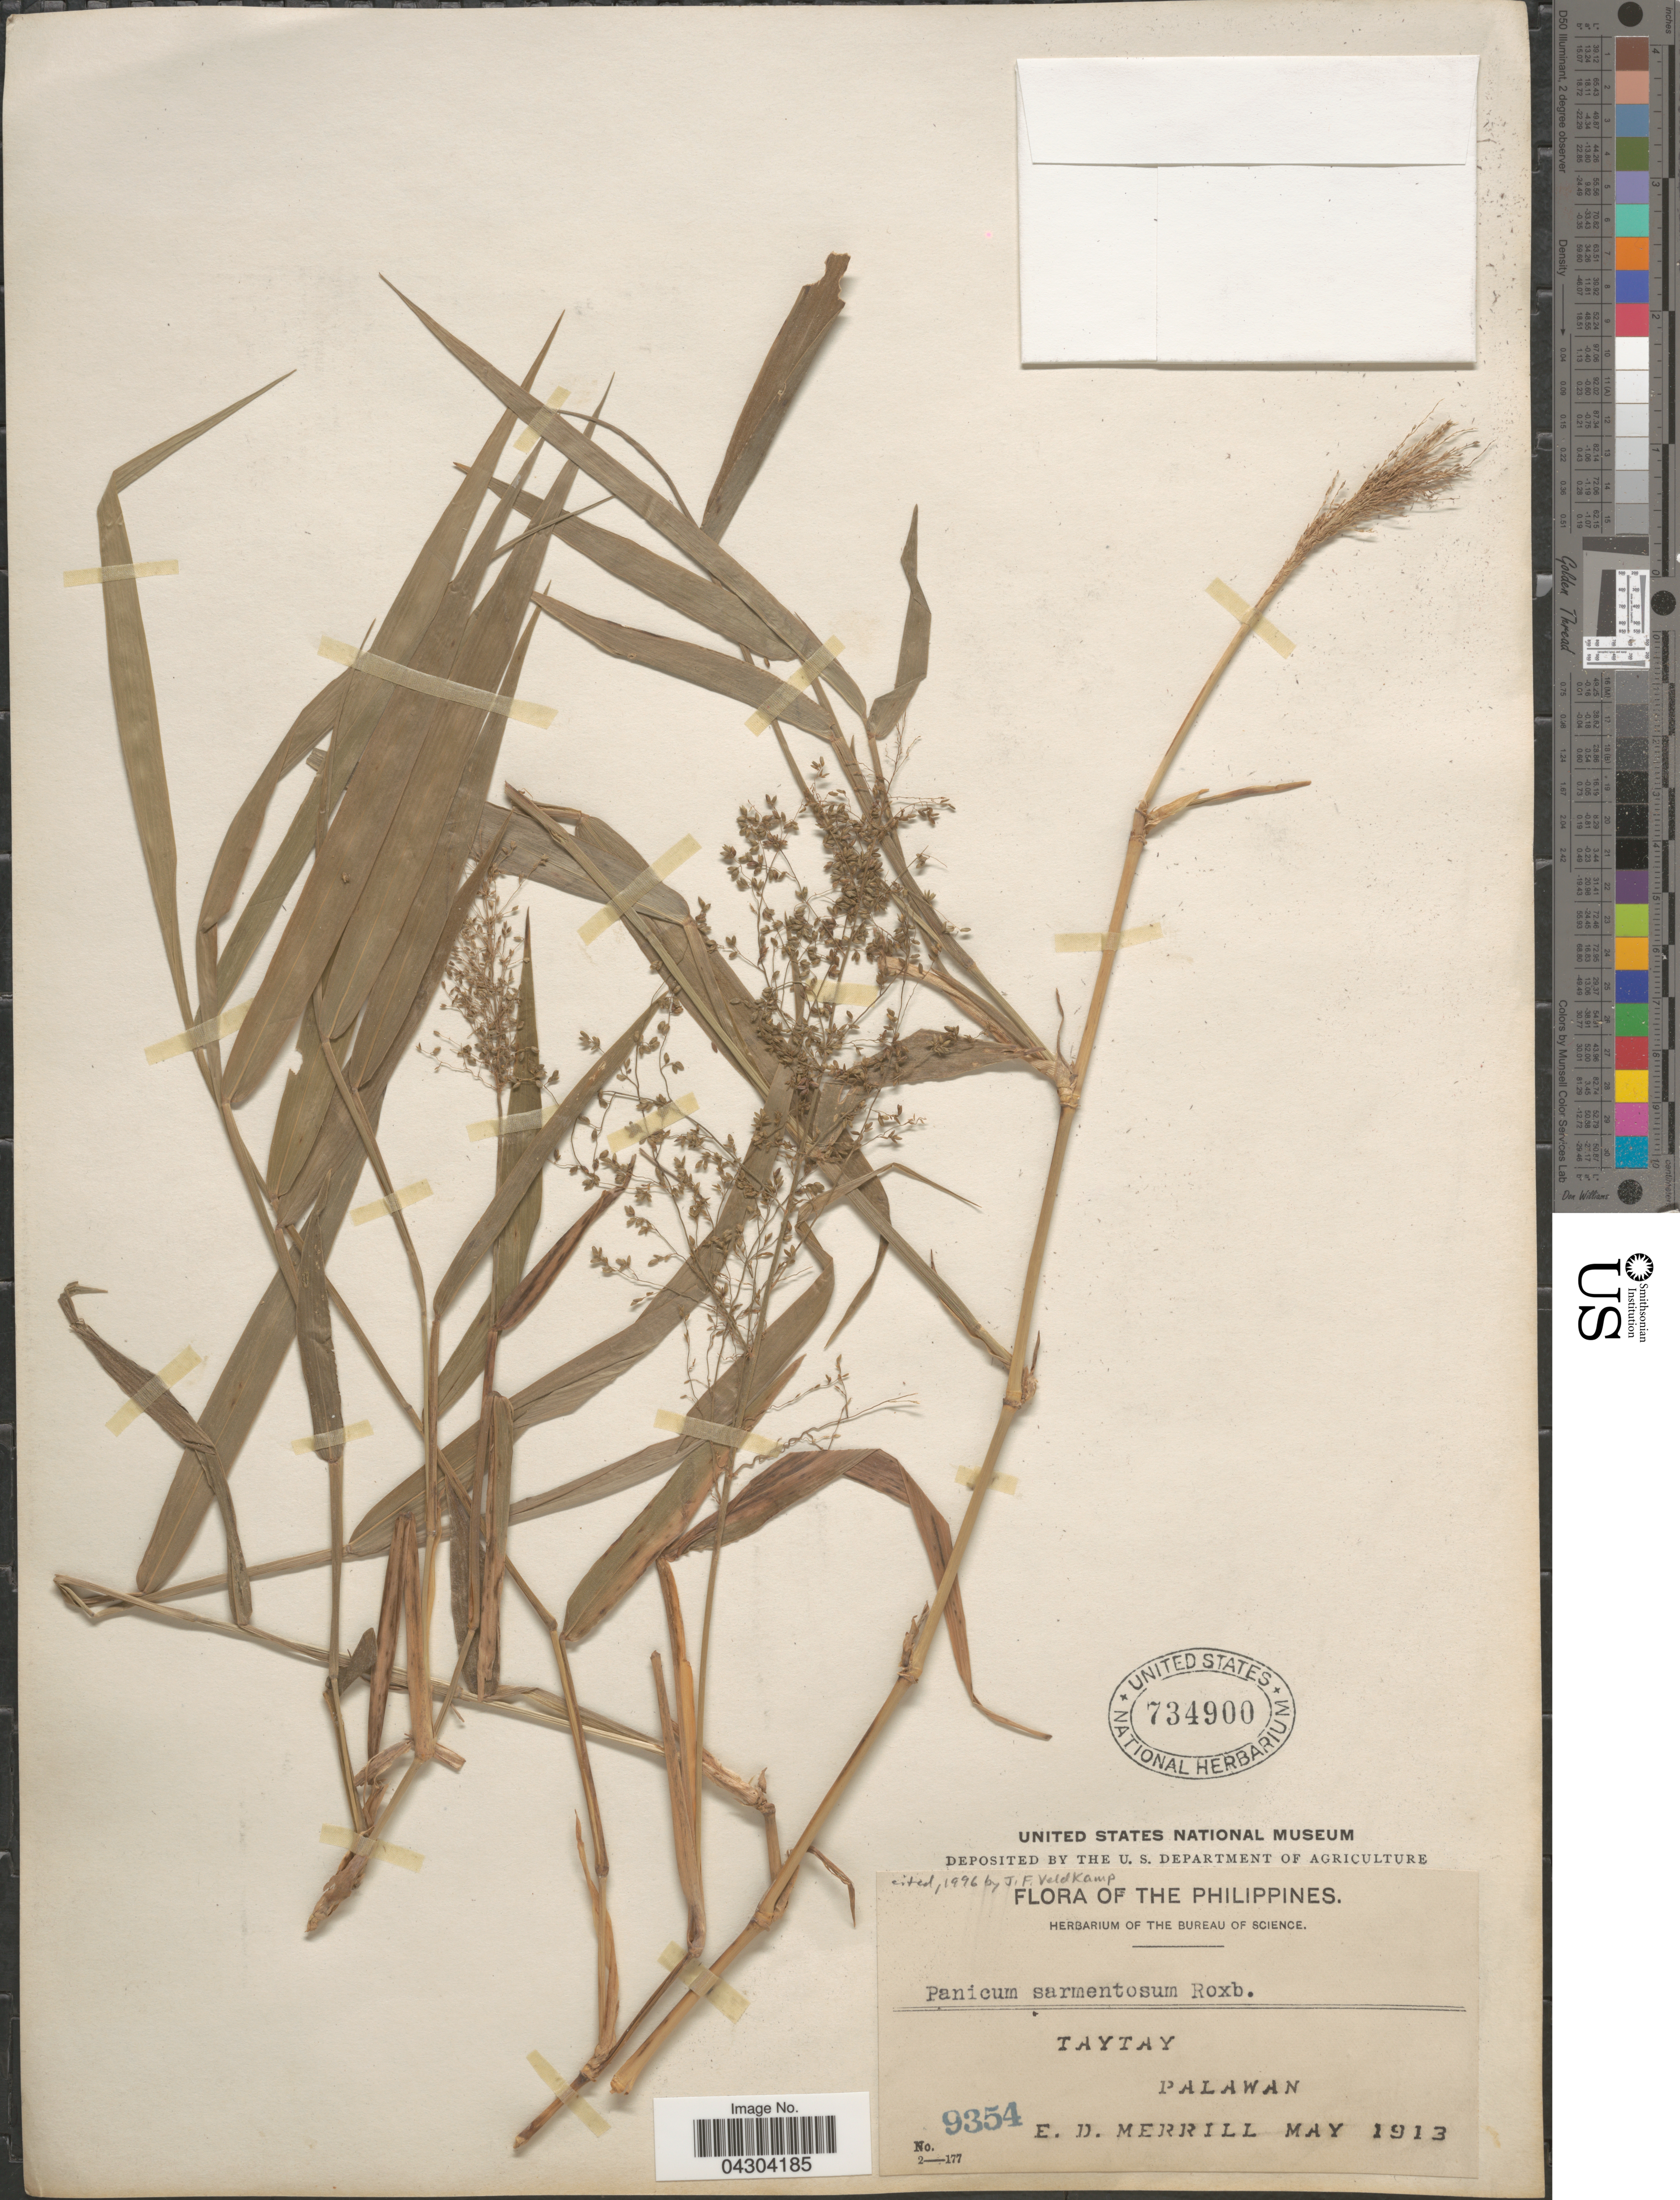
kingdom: Plantae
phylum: Tracheophyta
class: Liliopsida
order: Poales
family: Poaceae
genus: Panicum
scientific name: Panicum sarmentosum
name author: Roxb.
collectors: E. D. Merrill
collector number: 9354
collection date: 1913-05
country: Philippines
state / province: Mimaropa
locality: Taytay. Palawan.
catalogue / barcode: US 734900